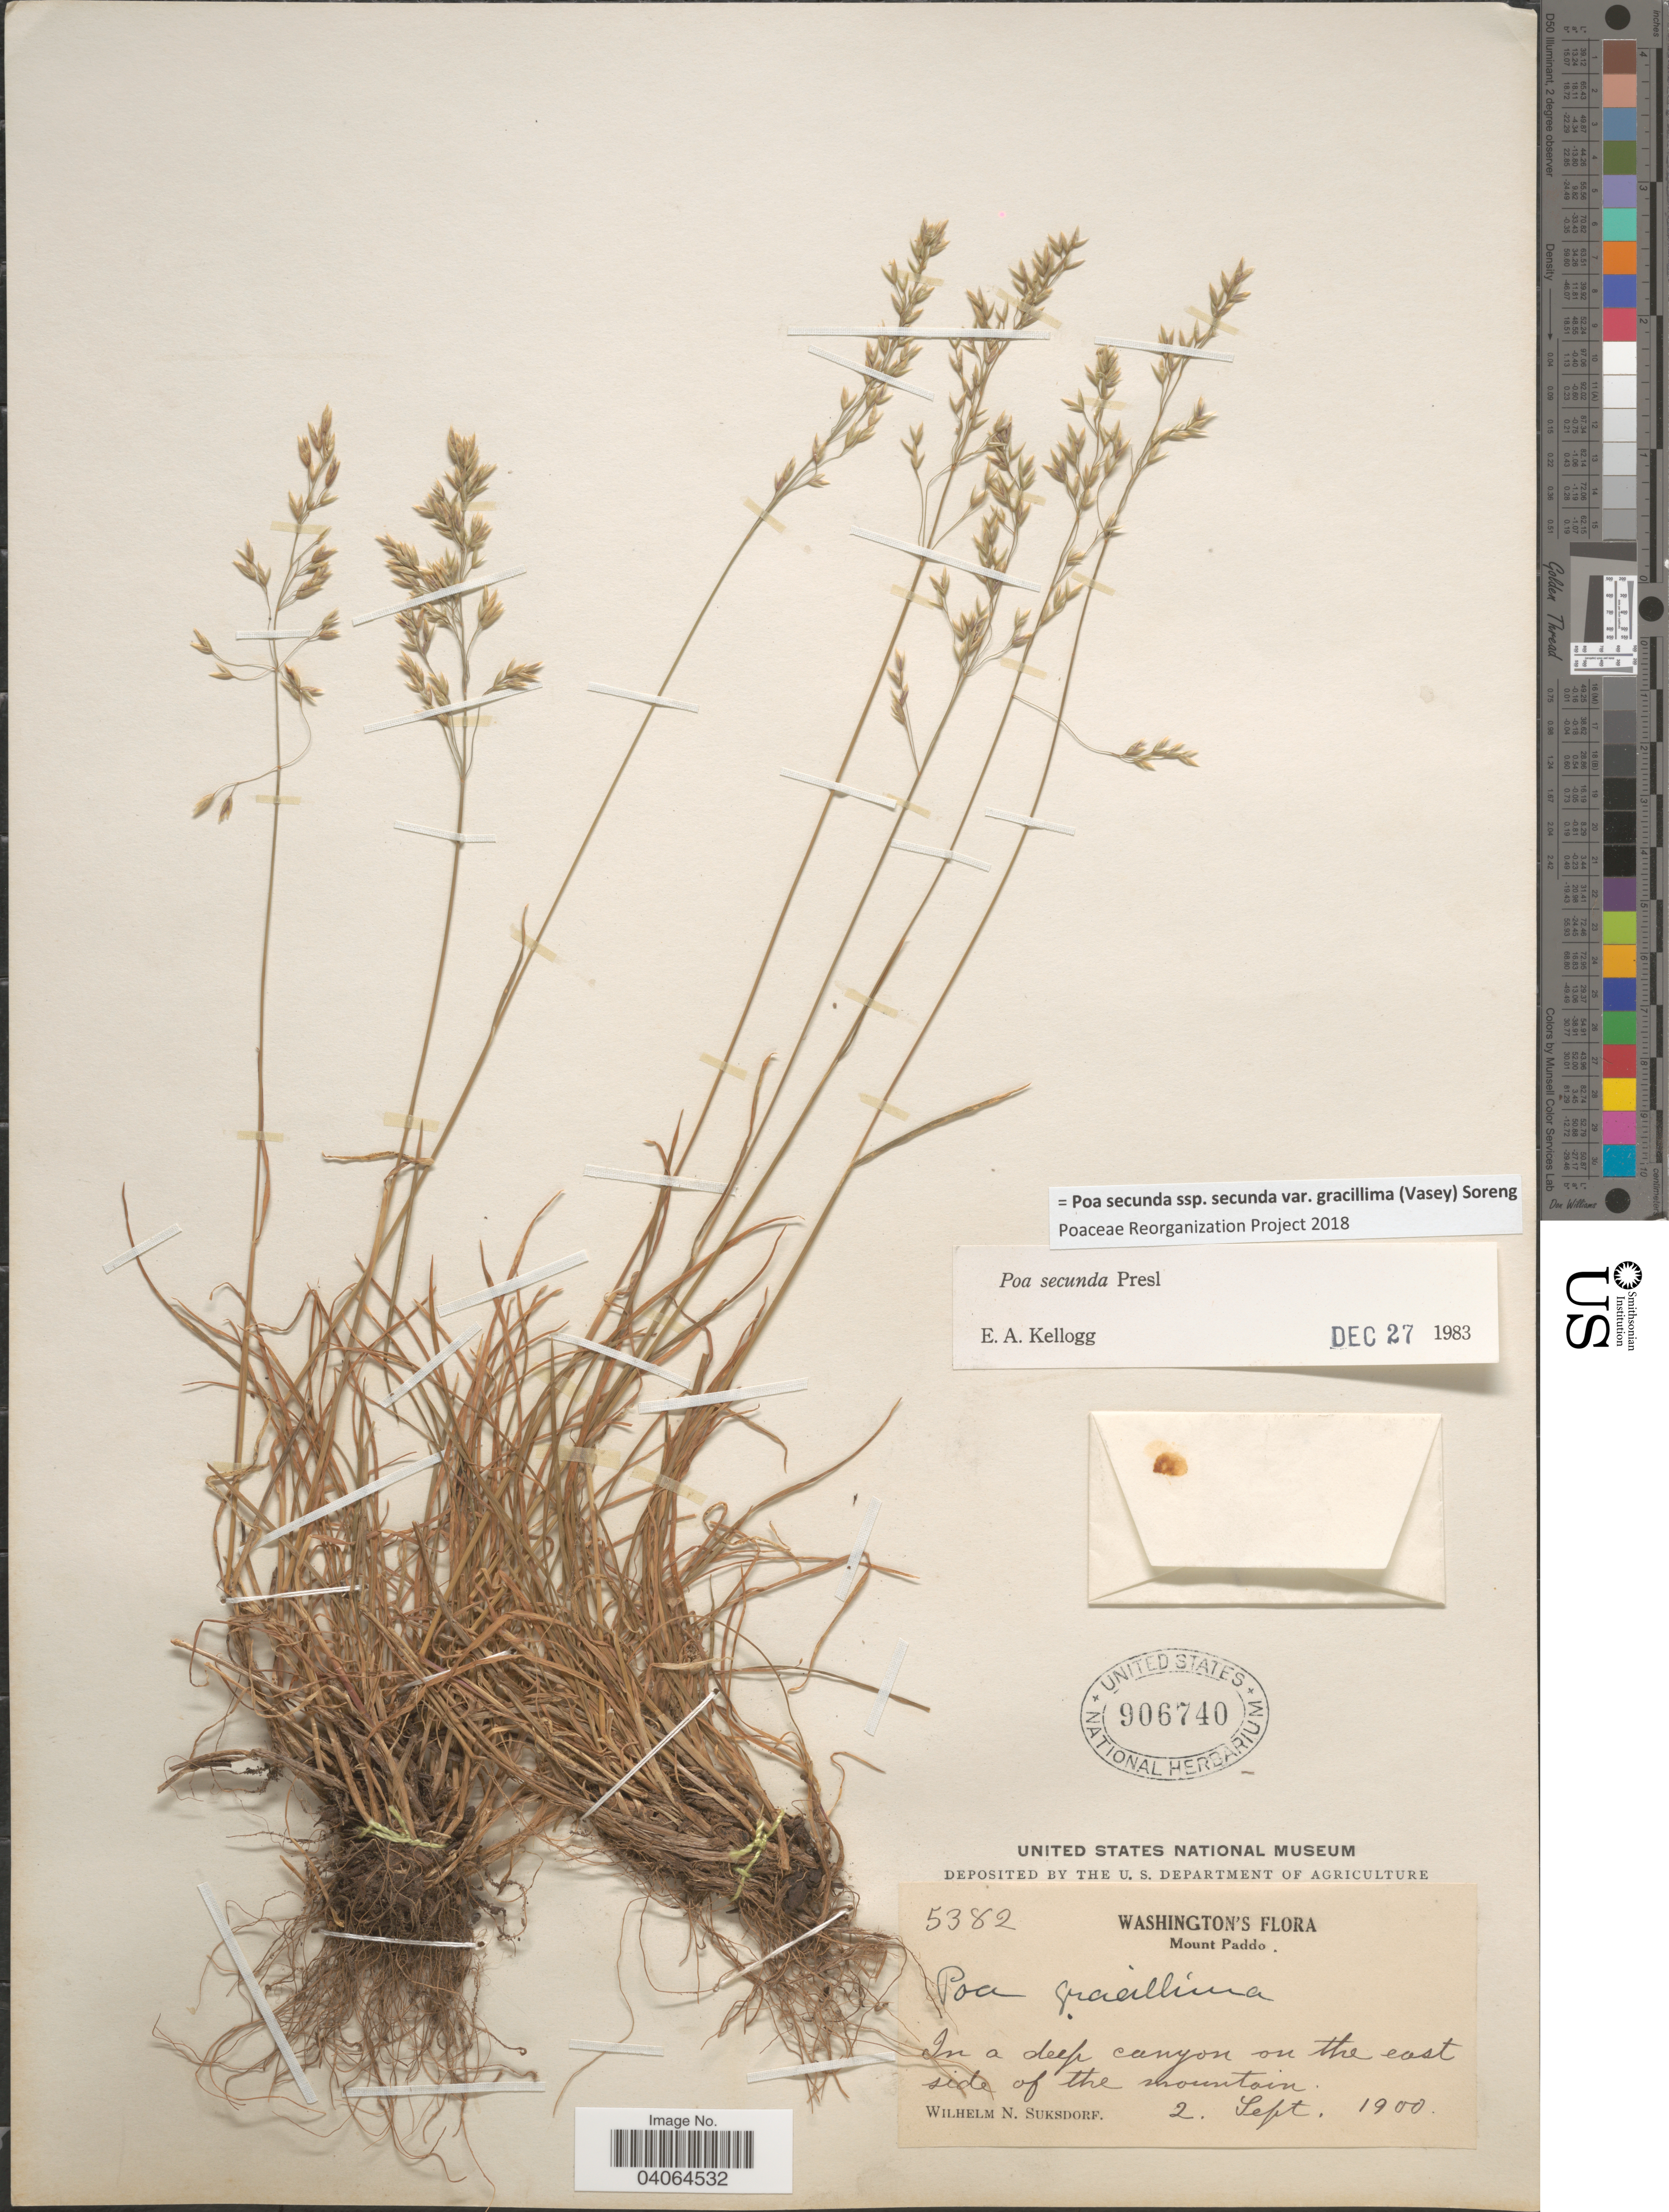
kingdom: Plantae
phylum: Tracheophyta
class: Liliopsida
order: Poales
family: Poaceae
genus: Poa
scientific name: Poa secunda subsp. secunda var. gracillima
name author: (Vasey) Soreng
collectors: W. N. Suksdorf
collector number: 5382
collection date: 1900-09-02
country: United States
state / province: Washington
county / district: Skamania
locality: Mount Paddo. In a deep canyon on the east side of the mountain.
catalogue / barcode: US 906740